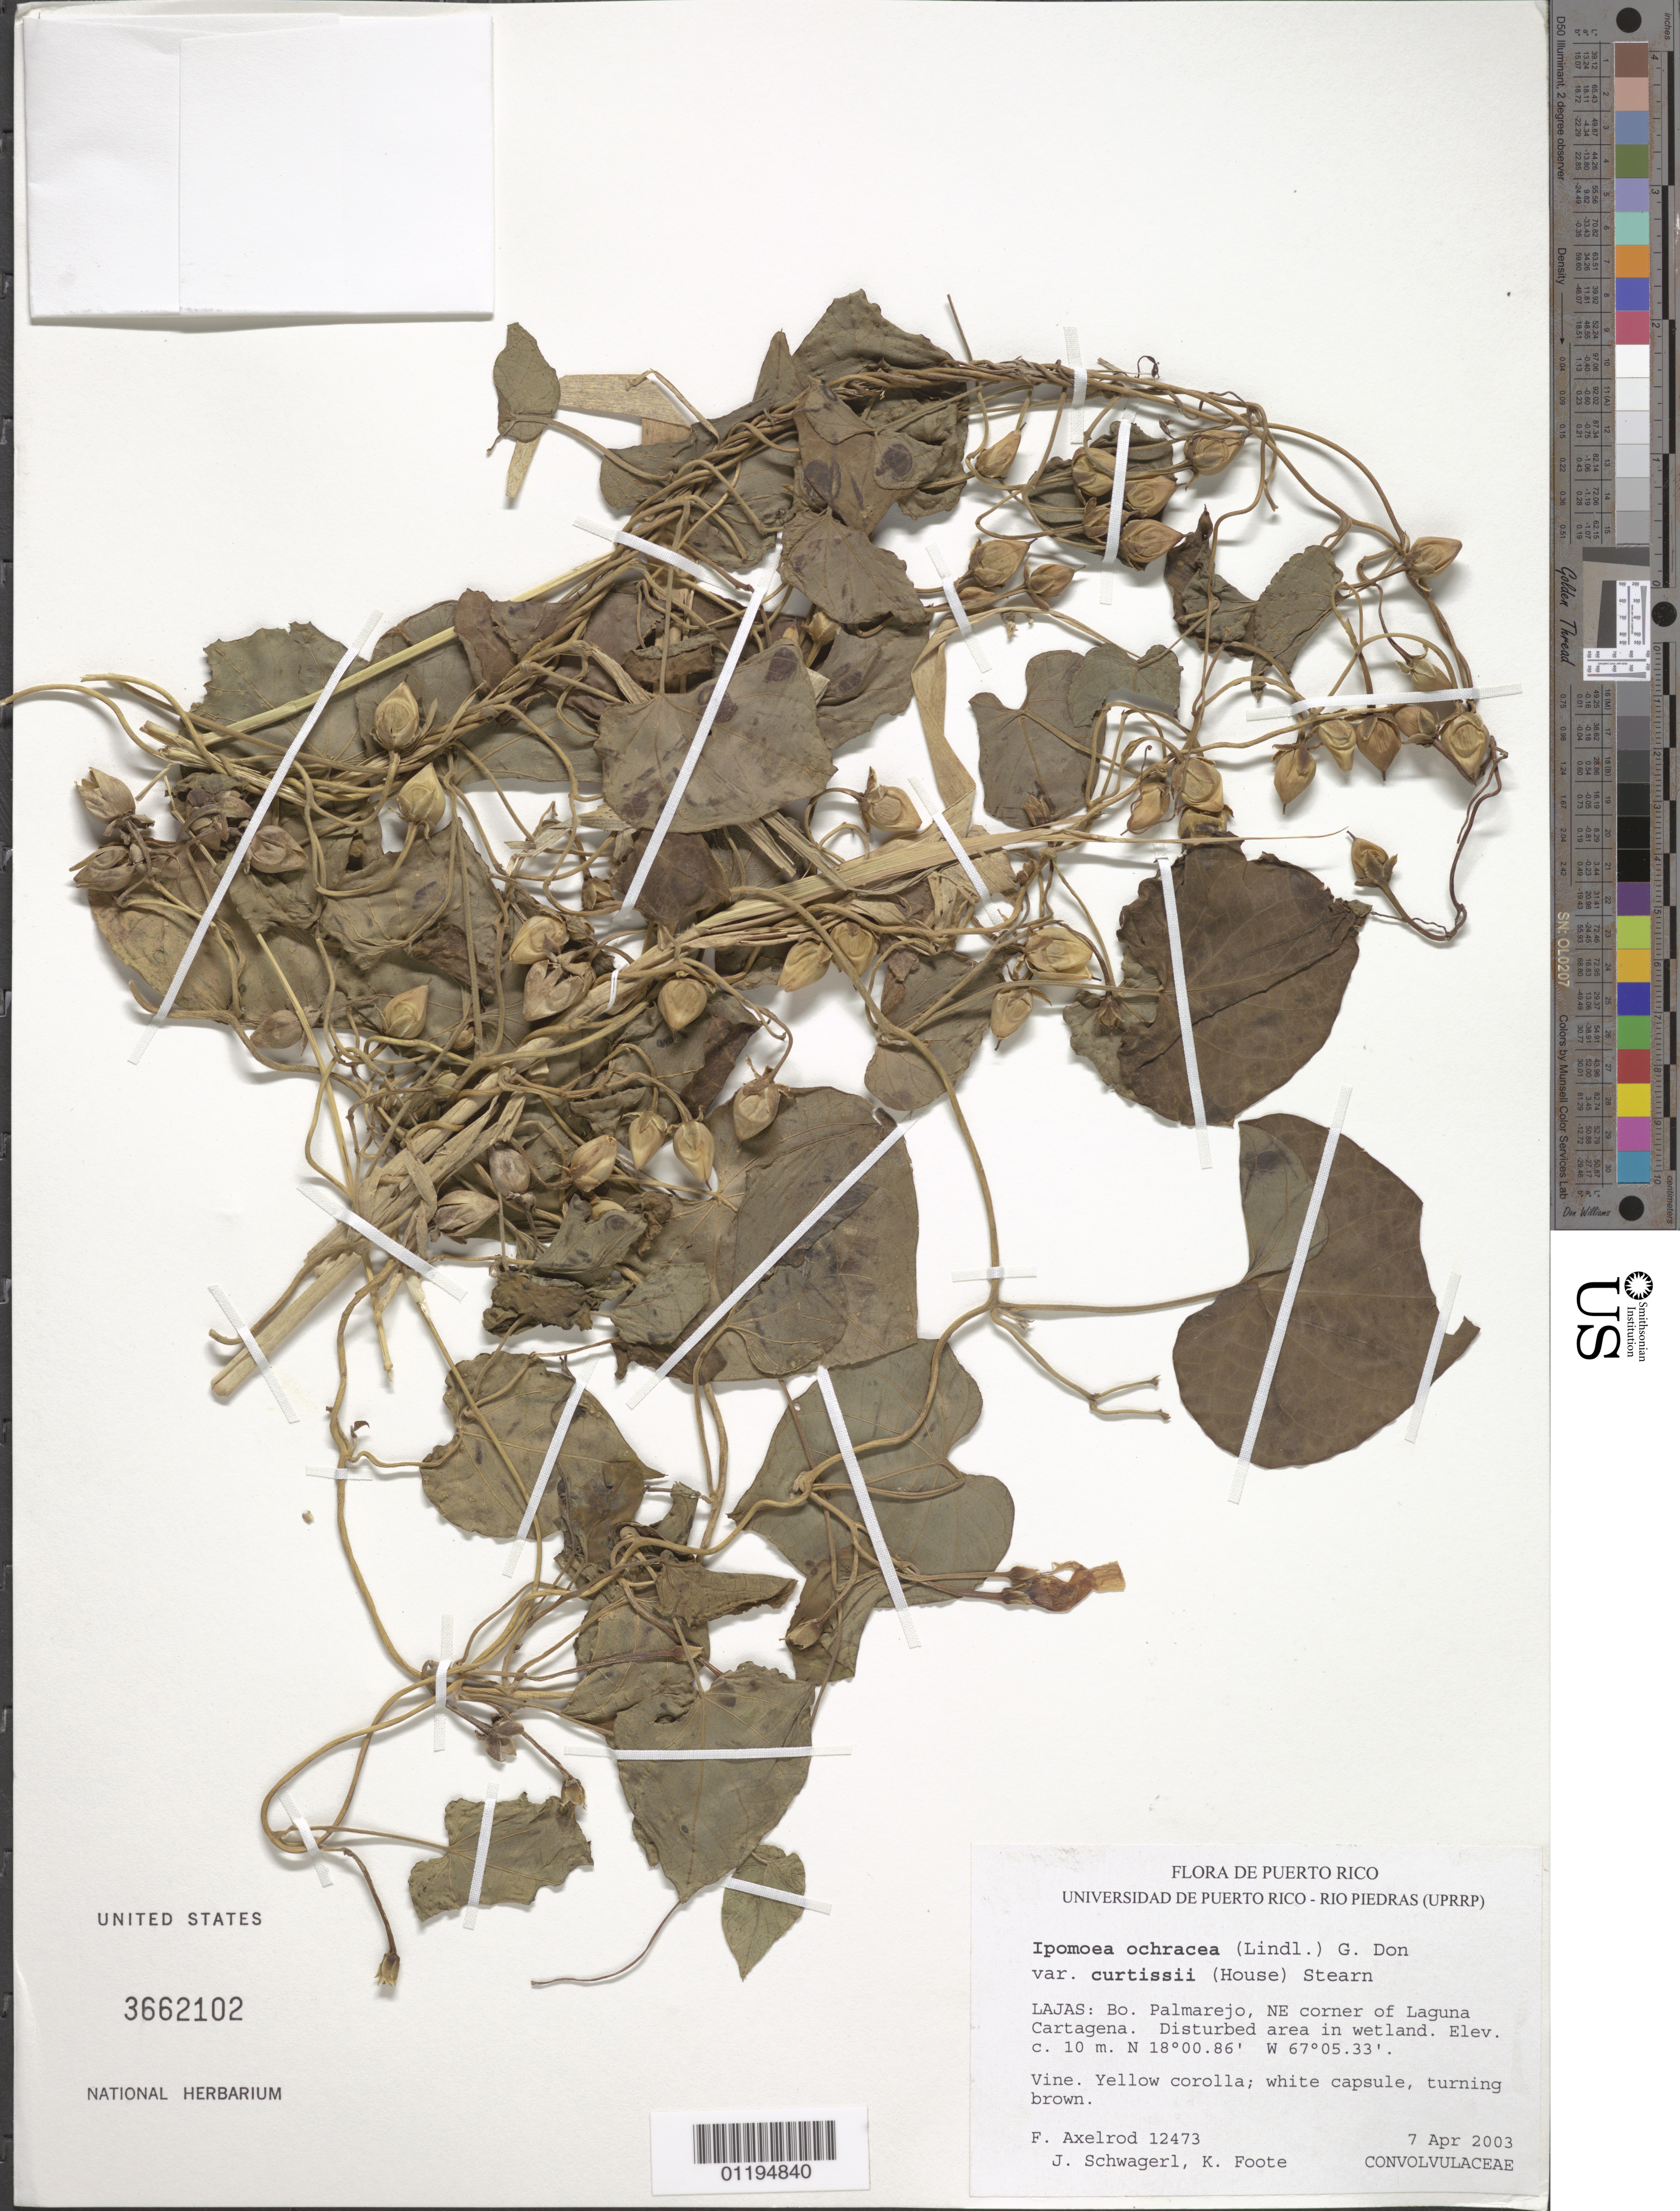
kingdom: Plantae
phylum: Tracheophyta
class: Magnoliopsida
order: Solanales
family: Convolvulaceae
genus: Ipomoea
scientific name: Ipomoea ochracea var. curtissii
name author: (House) Stearn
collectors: F. S. Axelrod, R. Montalvo, J. Schwagerl & K. Foote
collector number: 12473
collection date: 1993-04-07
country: Puerto Rico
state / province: Lajas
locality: NE corner of Laguna Cartagena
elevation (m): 10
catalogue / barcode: US 3662102